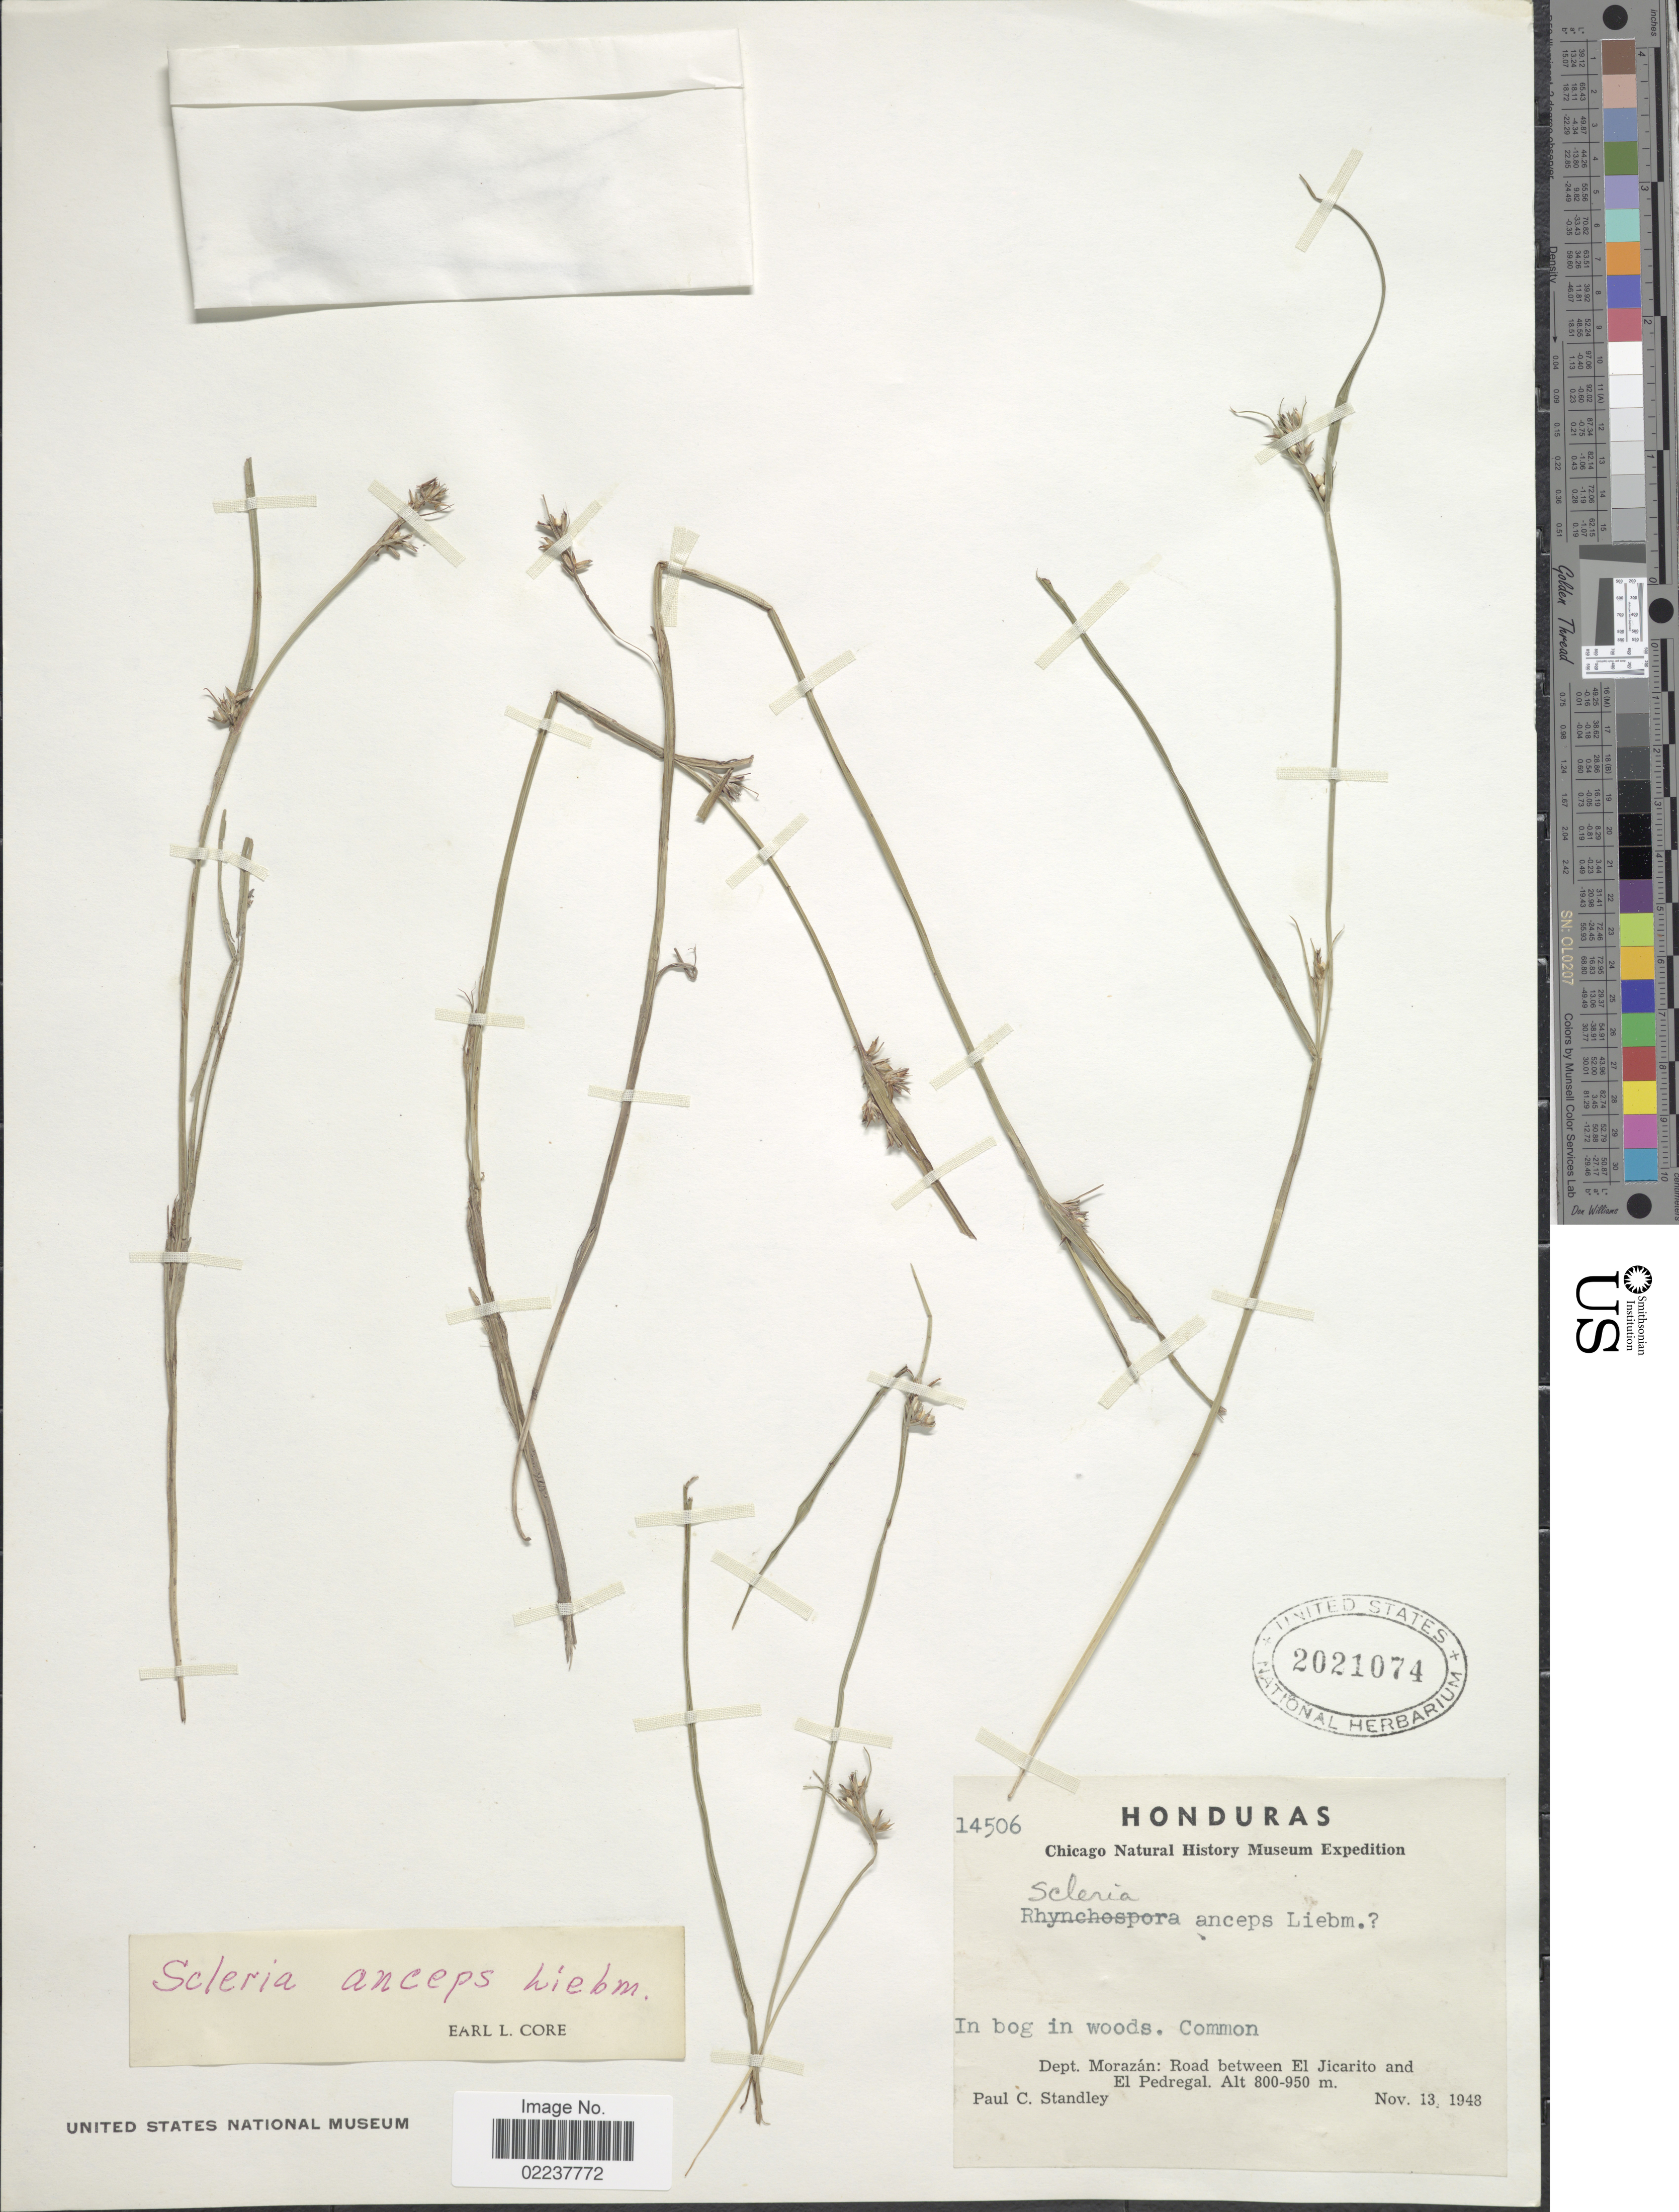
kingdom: Plantae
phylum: Tracheophyta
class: Liliopsida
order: Poales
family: Cyperaceae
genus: Scleria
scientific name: Scleria anceps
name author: Liebm.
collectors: P. C. Standley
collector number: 14506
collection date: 1948-11-13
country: Honduras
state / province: Fco. Morazán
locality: Road between El Jicarito and El Pedregal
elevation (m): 800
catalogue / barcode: US 2021074